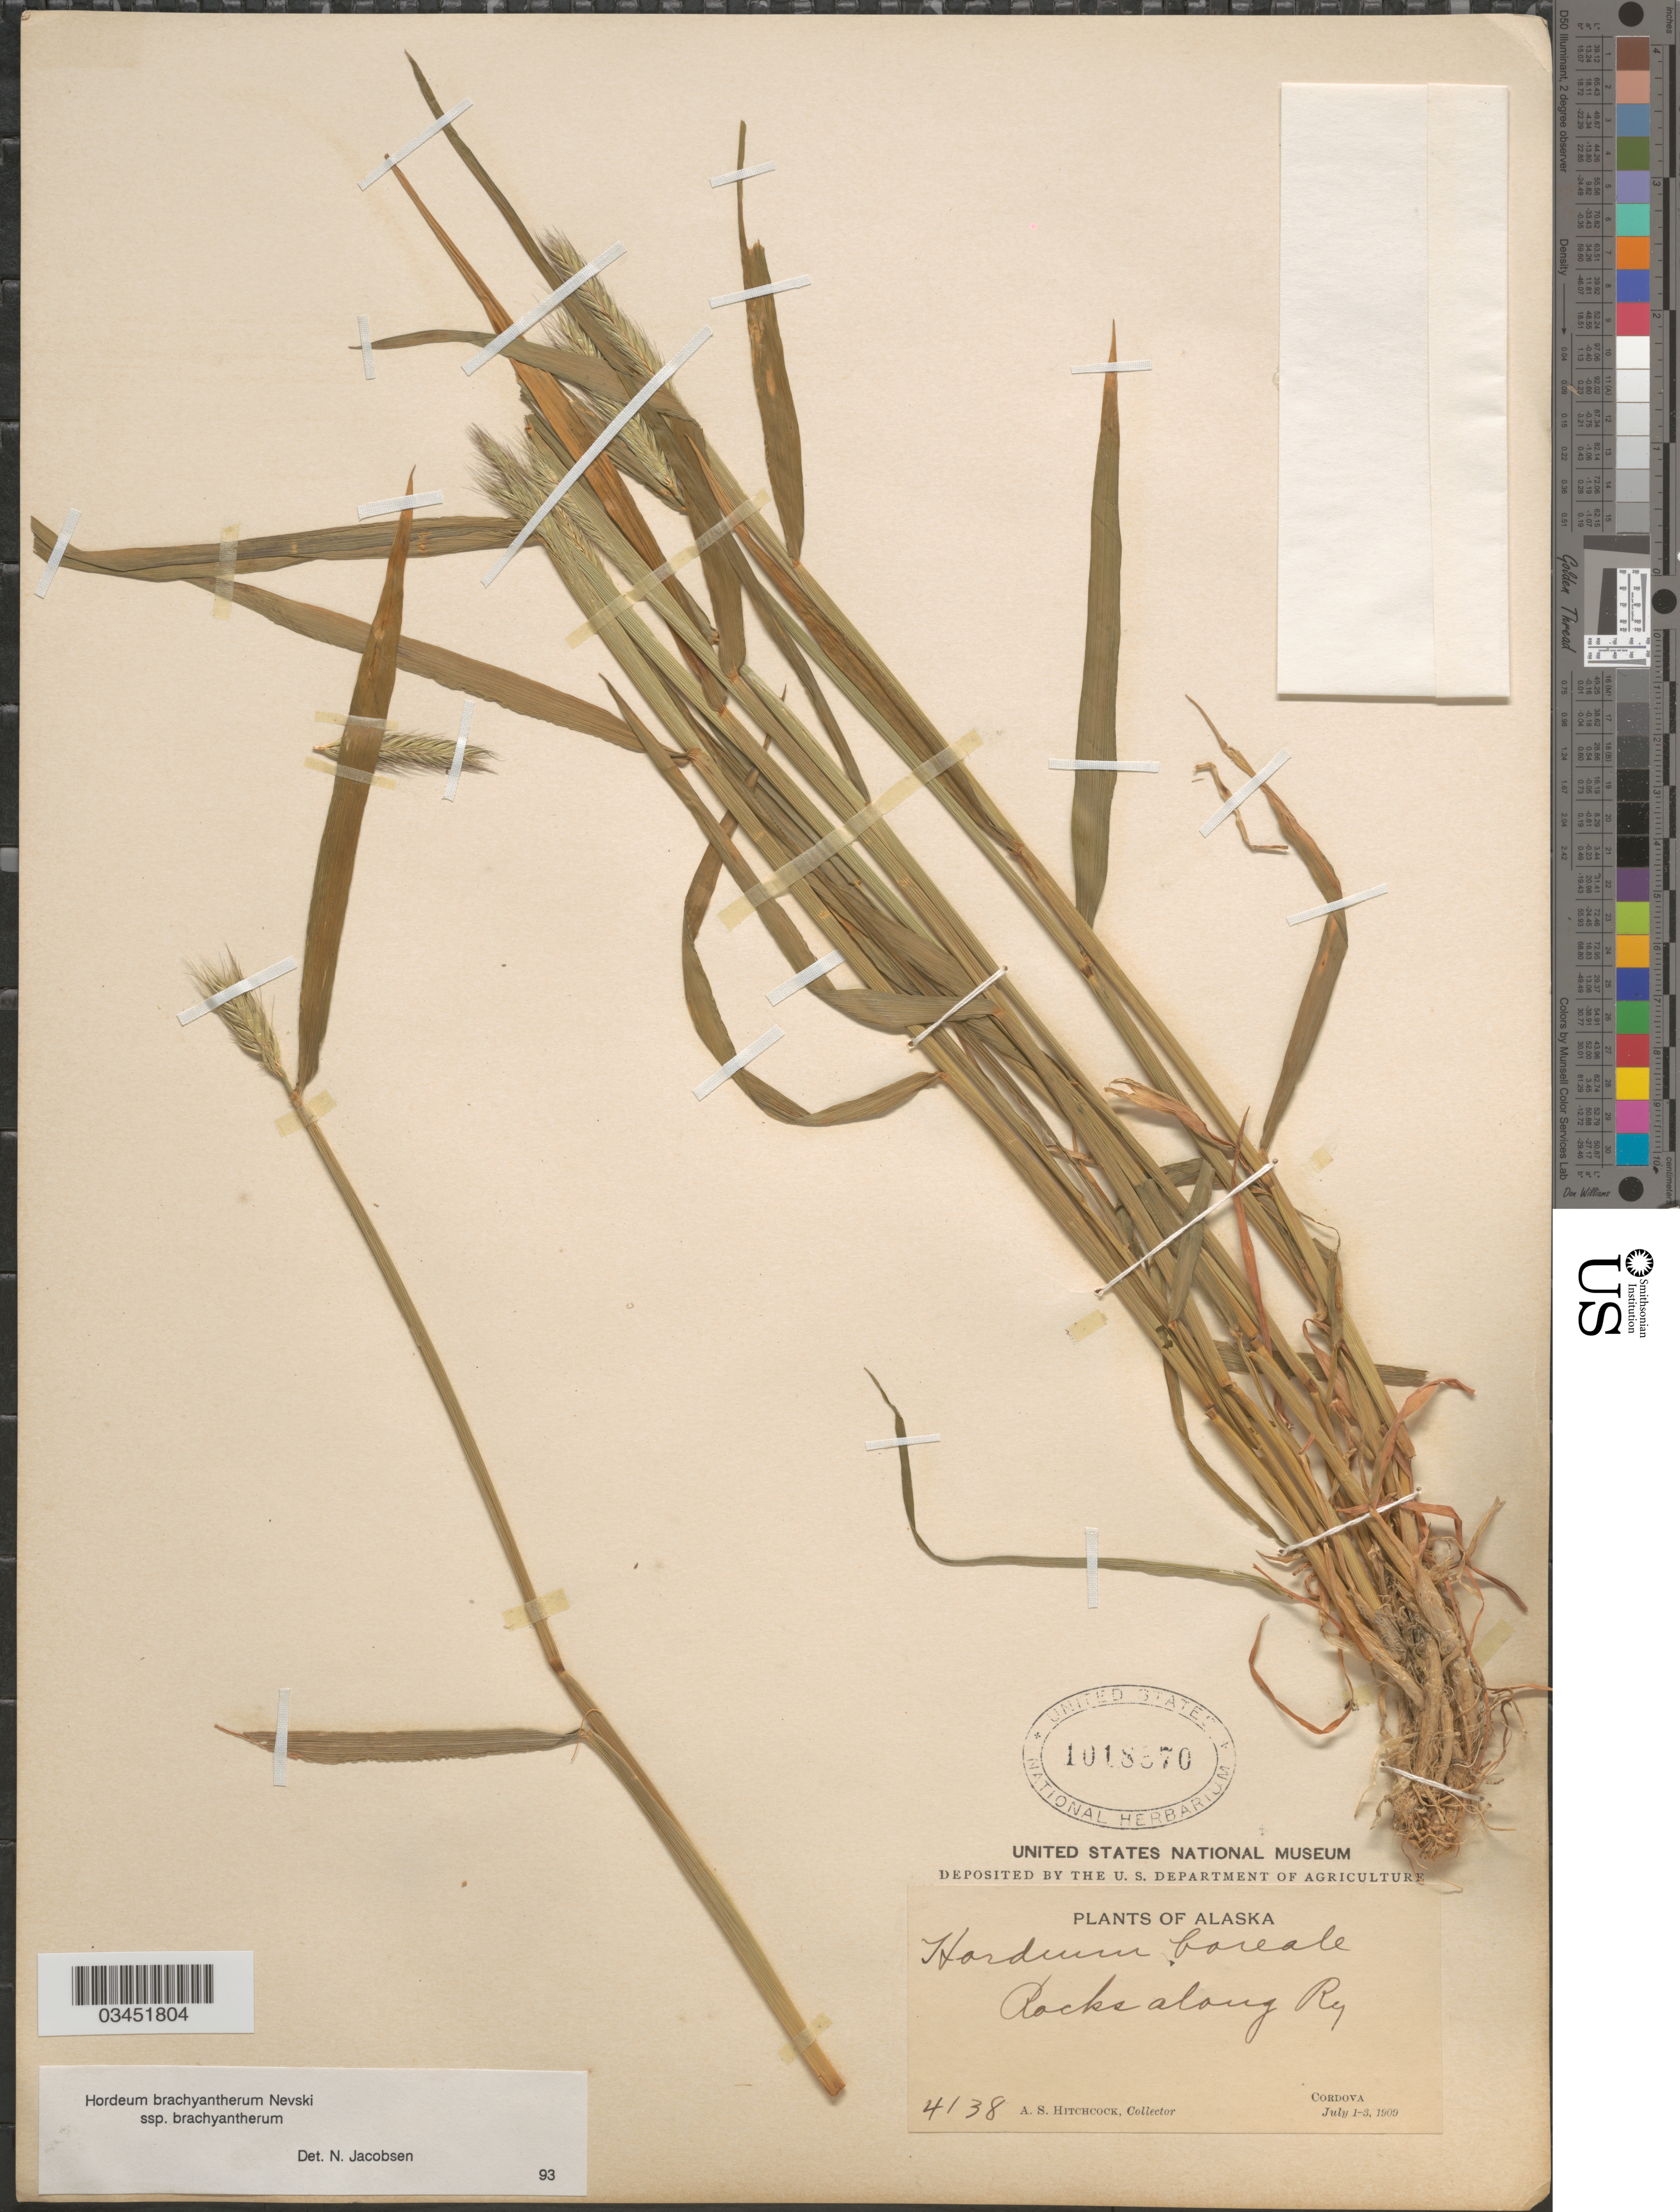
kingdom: Plantae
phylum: Tracheophyta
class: Liliopsida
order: Poales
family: Poaceae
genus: Hordeum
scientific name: Hordeum brachyantherum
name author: Nevski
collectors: A. S. Hitchcock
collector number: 4138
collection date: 1909-07-01/1909-07-03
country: United States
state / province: Alaska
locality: Rocks along Ry. Cordoya.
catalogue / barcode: US 1018870